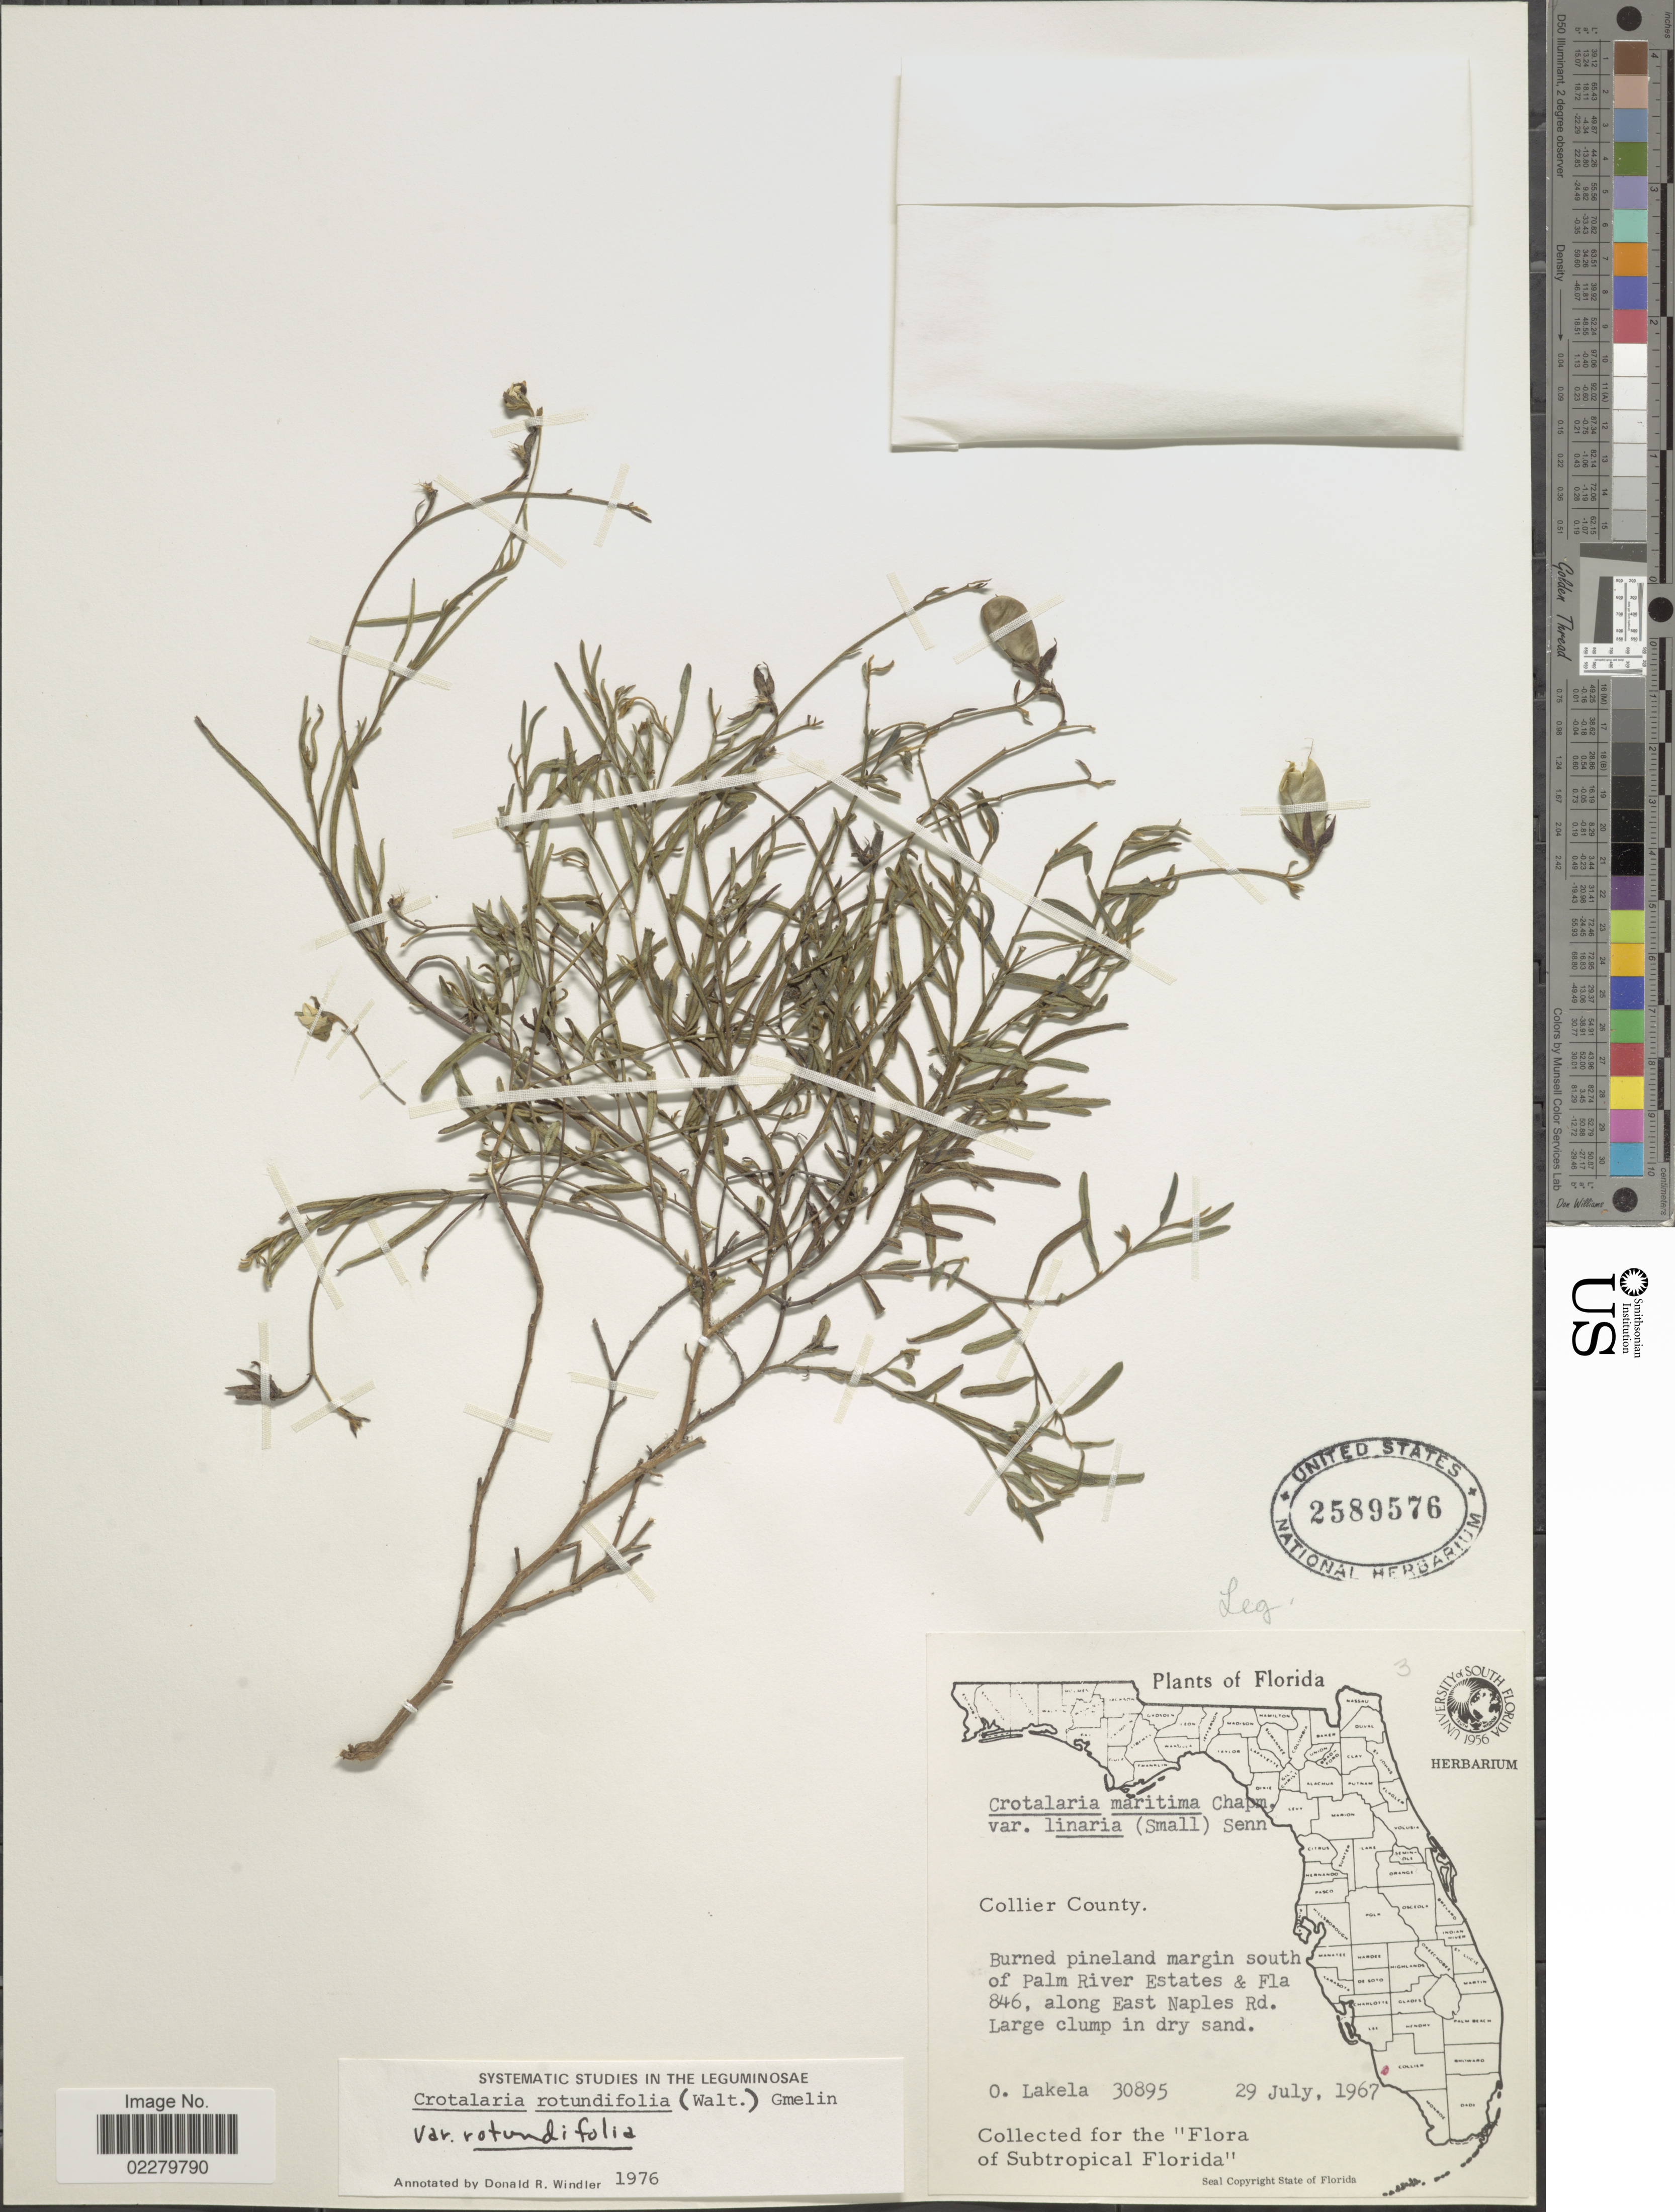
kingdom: Plantae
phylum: Tracheophyta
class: Magnoliopsida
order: Fabales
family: Fabaceae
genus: Crotalaria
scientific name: Crotalaria rotundifolia var. rotundifolia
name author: (Walter) J.F. Gmel.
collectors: O. Lakela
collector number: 30895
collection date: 1967-07-29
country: United States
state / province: Florida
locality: Collier County. Burned pineland margin south of Palm River Estates & Fla 846, along East Naples Rd.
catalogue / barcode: US 2589576